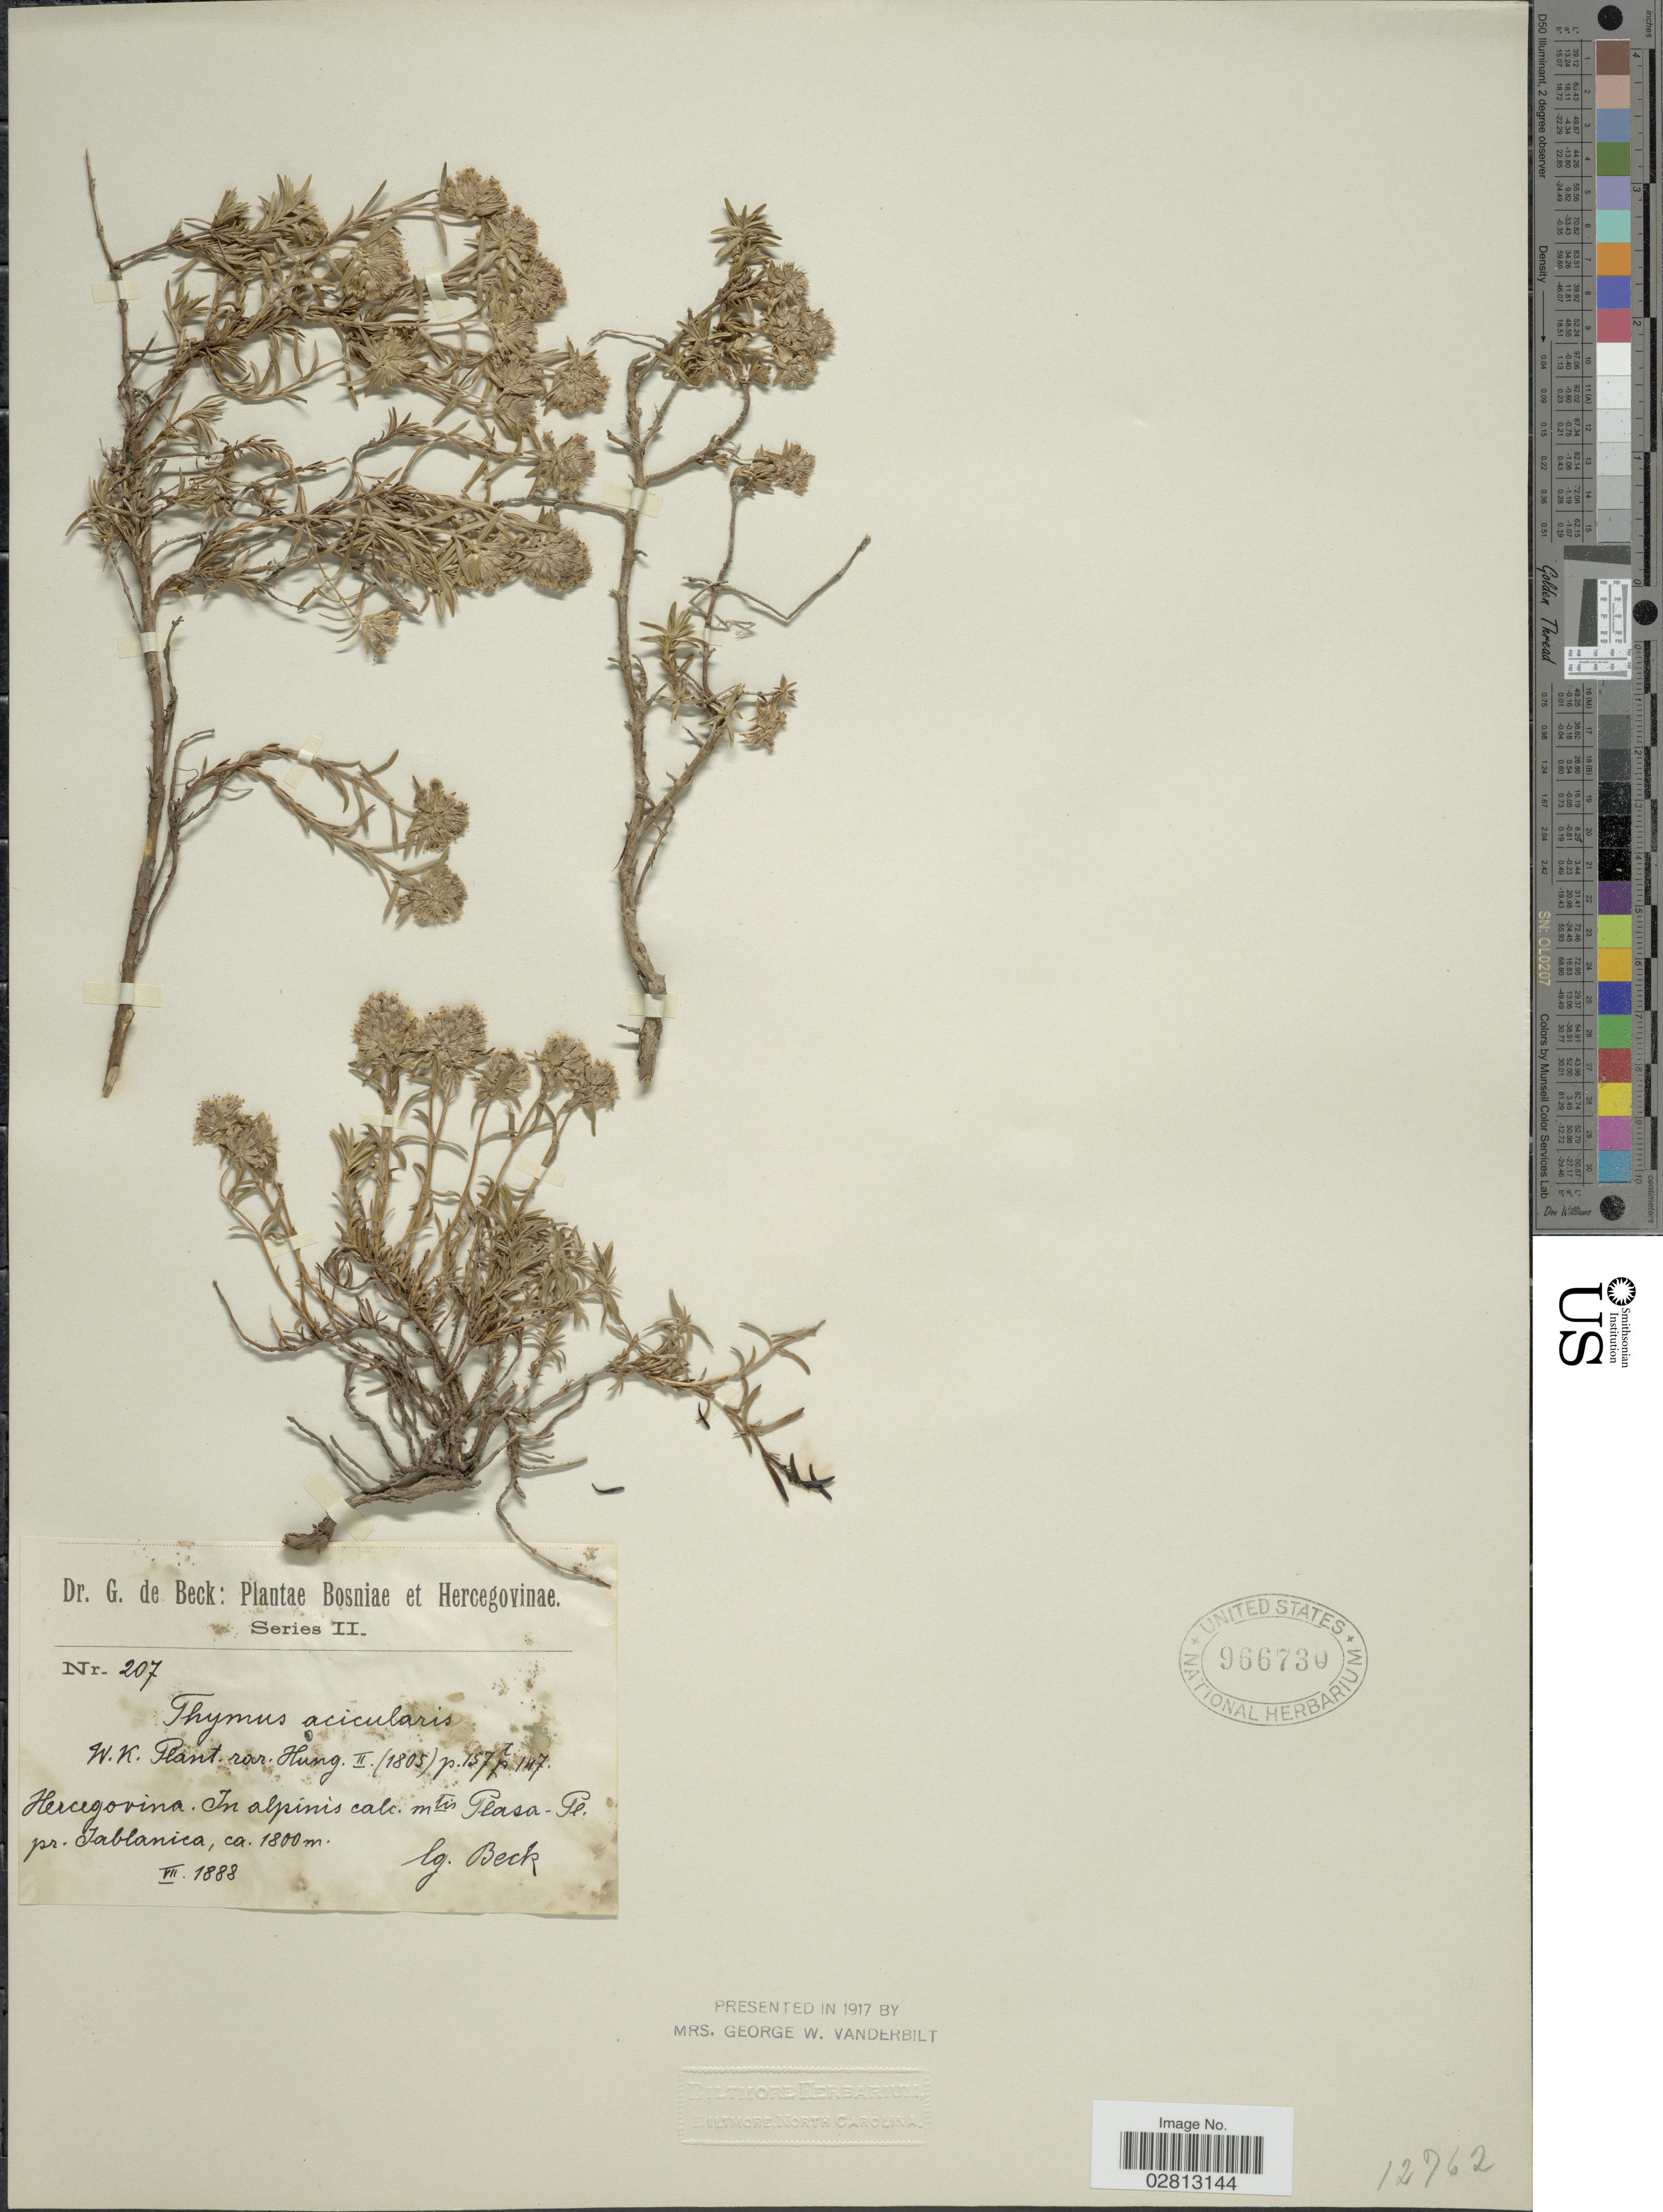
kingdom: Plantae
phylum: Tracheophyta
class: Magnoliopsida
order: Lamiales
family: Lamiaceae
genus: Thymus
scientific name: Thymus acicularis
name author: Waldst. & Kit.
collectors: G. de Beck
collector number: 207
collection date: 1888-07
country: Bosnia and Herzegovina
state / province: Federation of B&H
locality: Hercegovina, in alpinis calc. mtis Plasa - Pl. pr. Jablanica [interpreted].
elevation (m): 1800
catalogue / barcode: US 966730